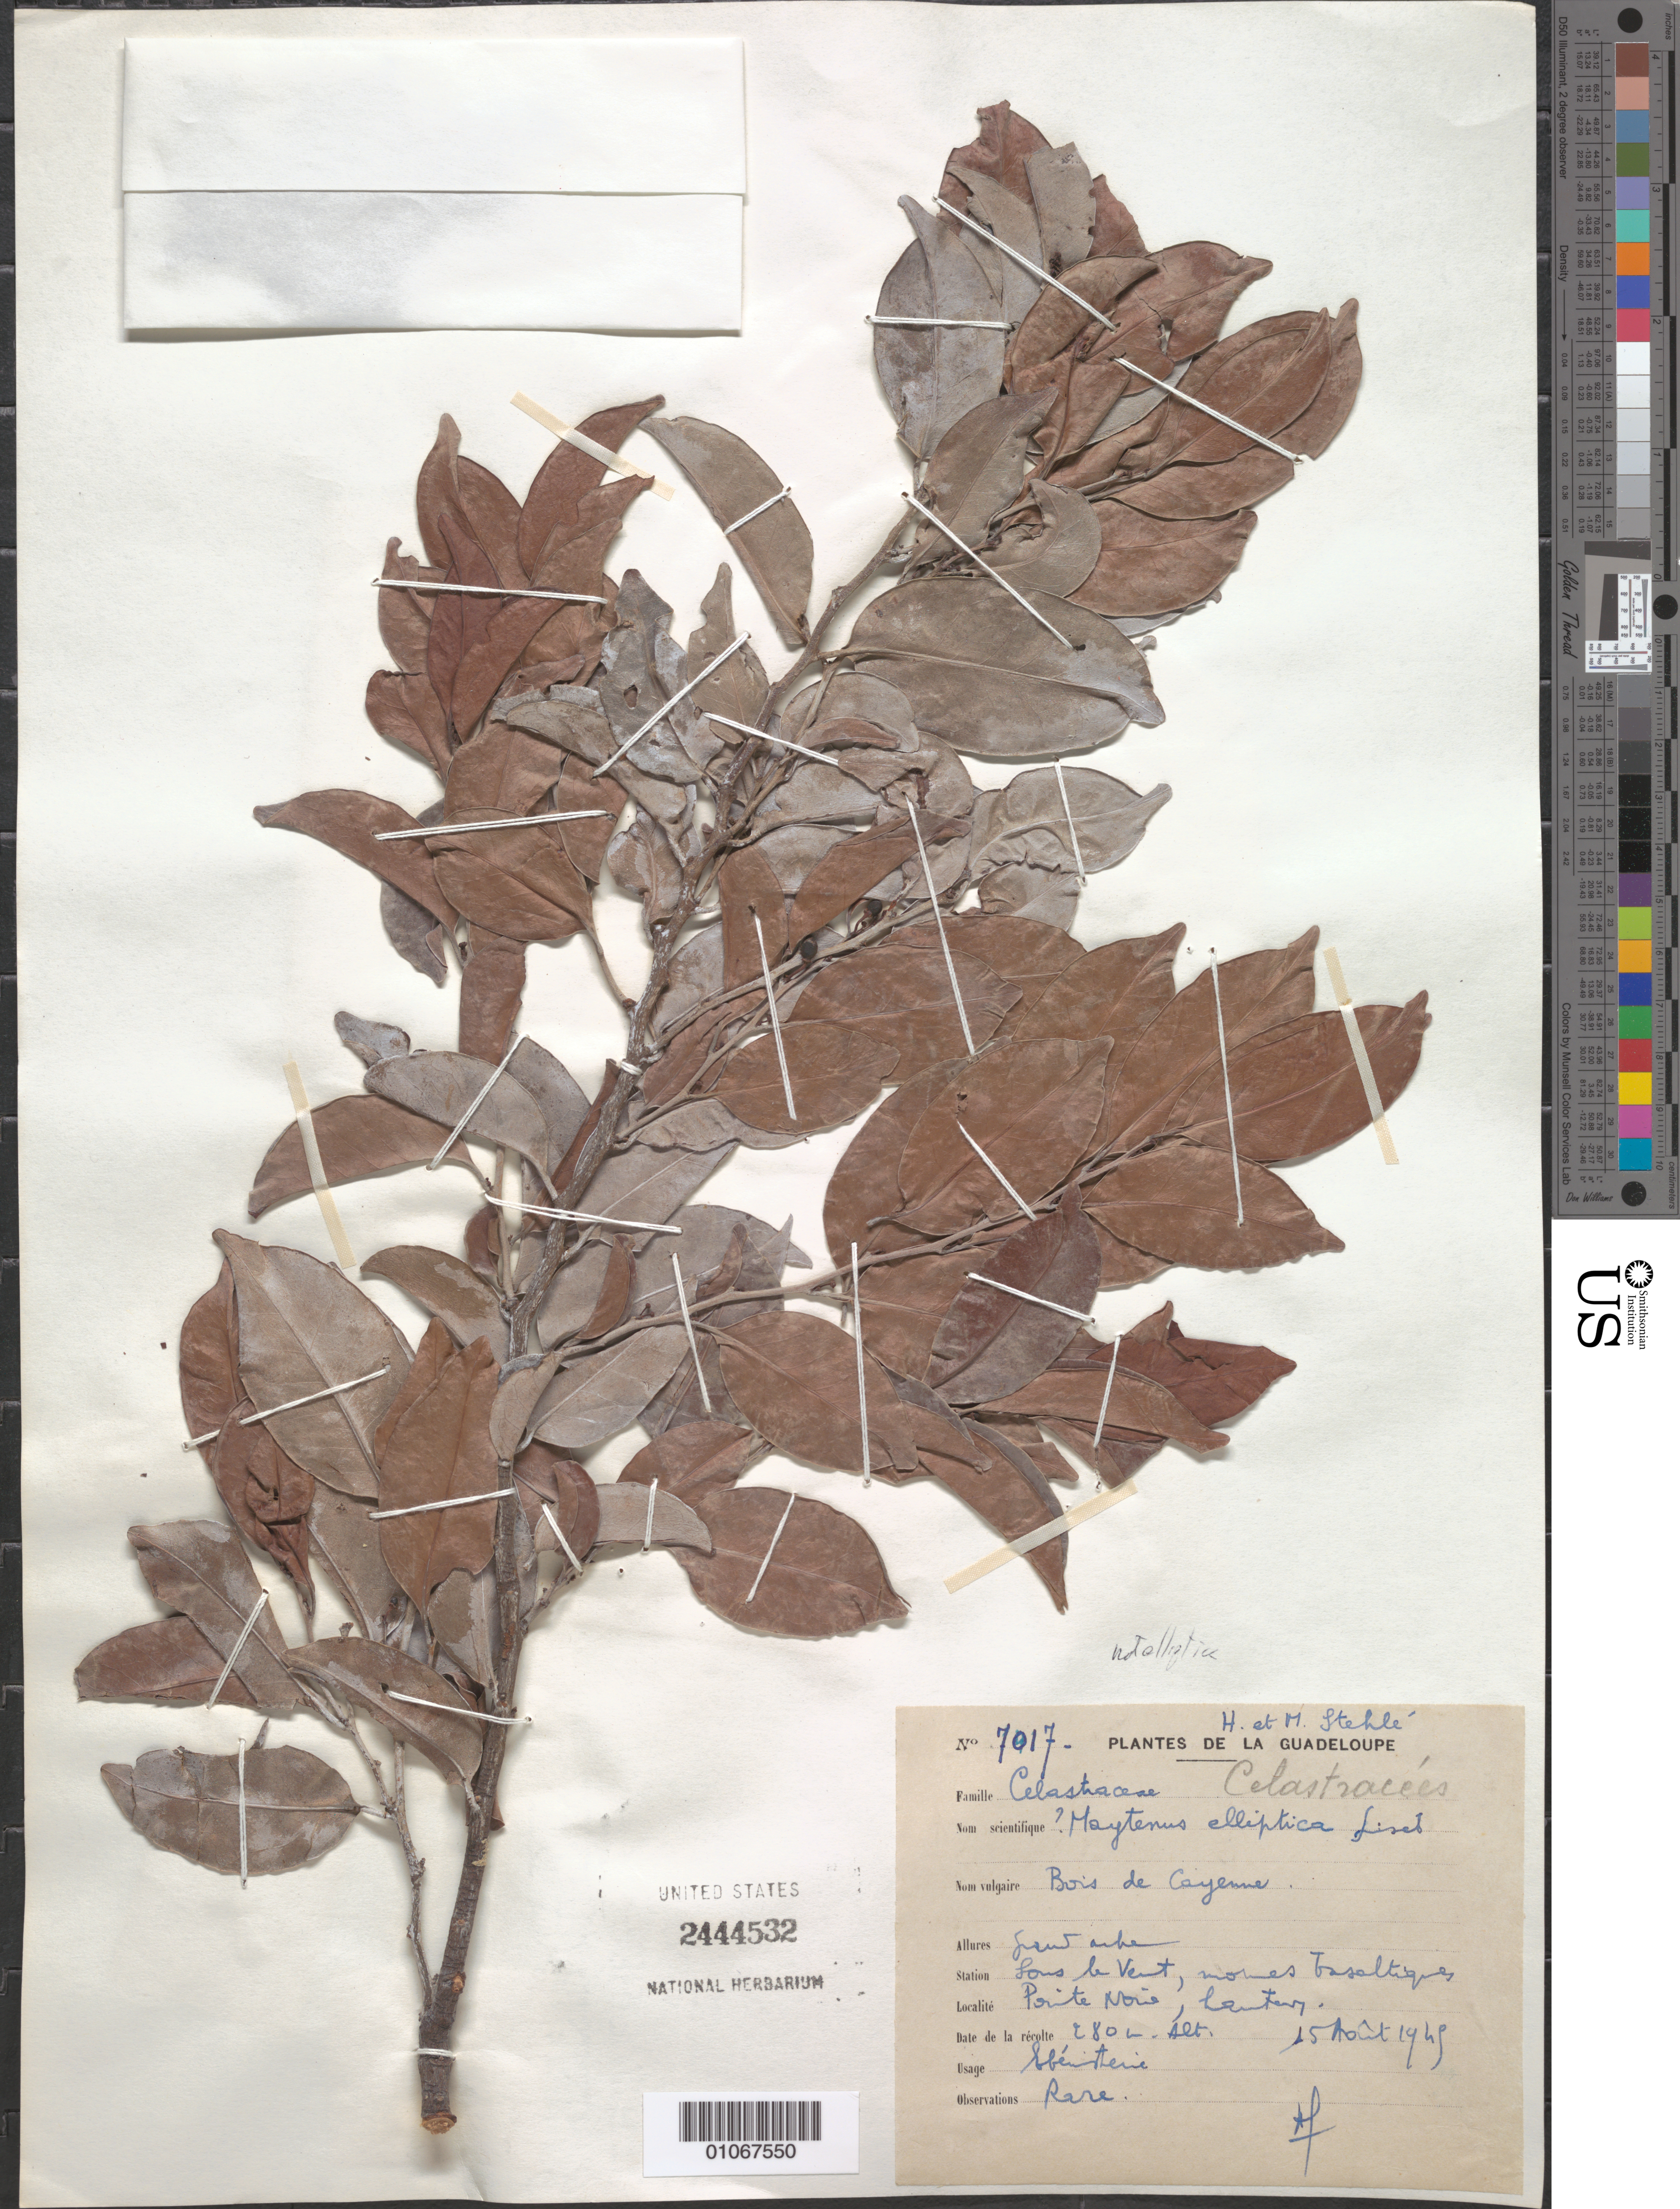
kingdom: Plantae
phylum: Tracheophyta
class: Magnoliopsida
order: Celastrales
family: Celastraceae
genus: Maytenus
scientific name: Maytenus elliptica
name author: (Lam.) Krug & Urb.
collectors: H. Stehlé & M. Stehlé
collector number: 7017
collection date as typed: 15 Apr 1945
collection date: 1945-04-15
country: Guadeloupe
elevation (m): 280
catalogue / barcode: US 244532